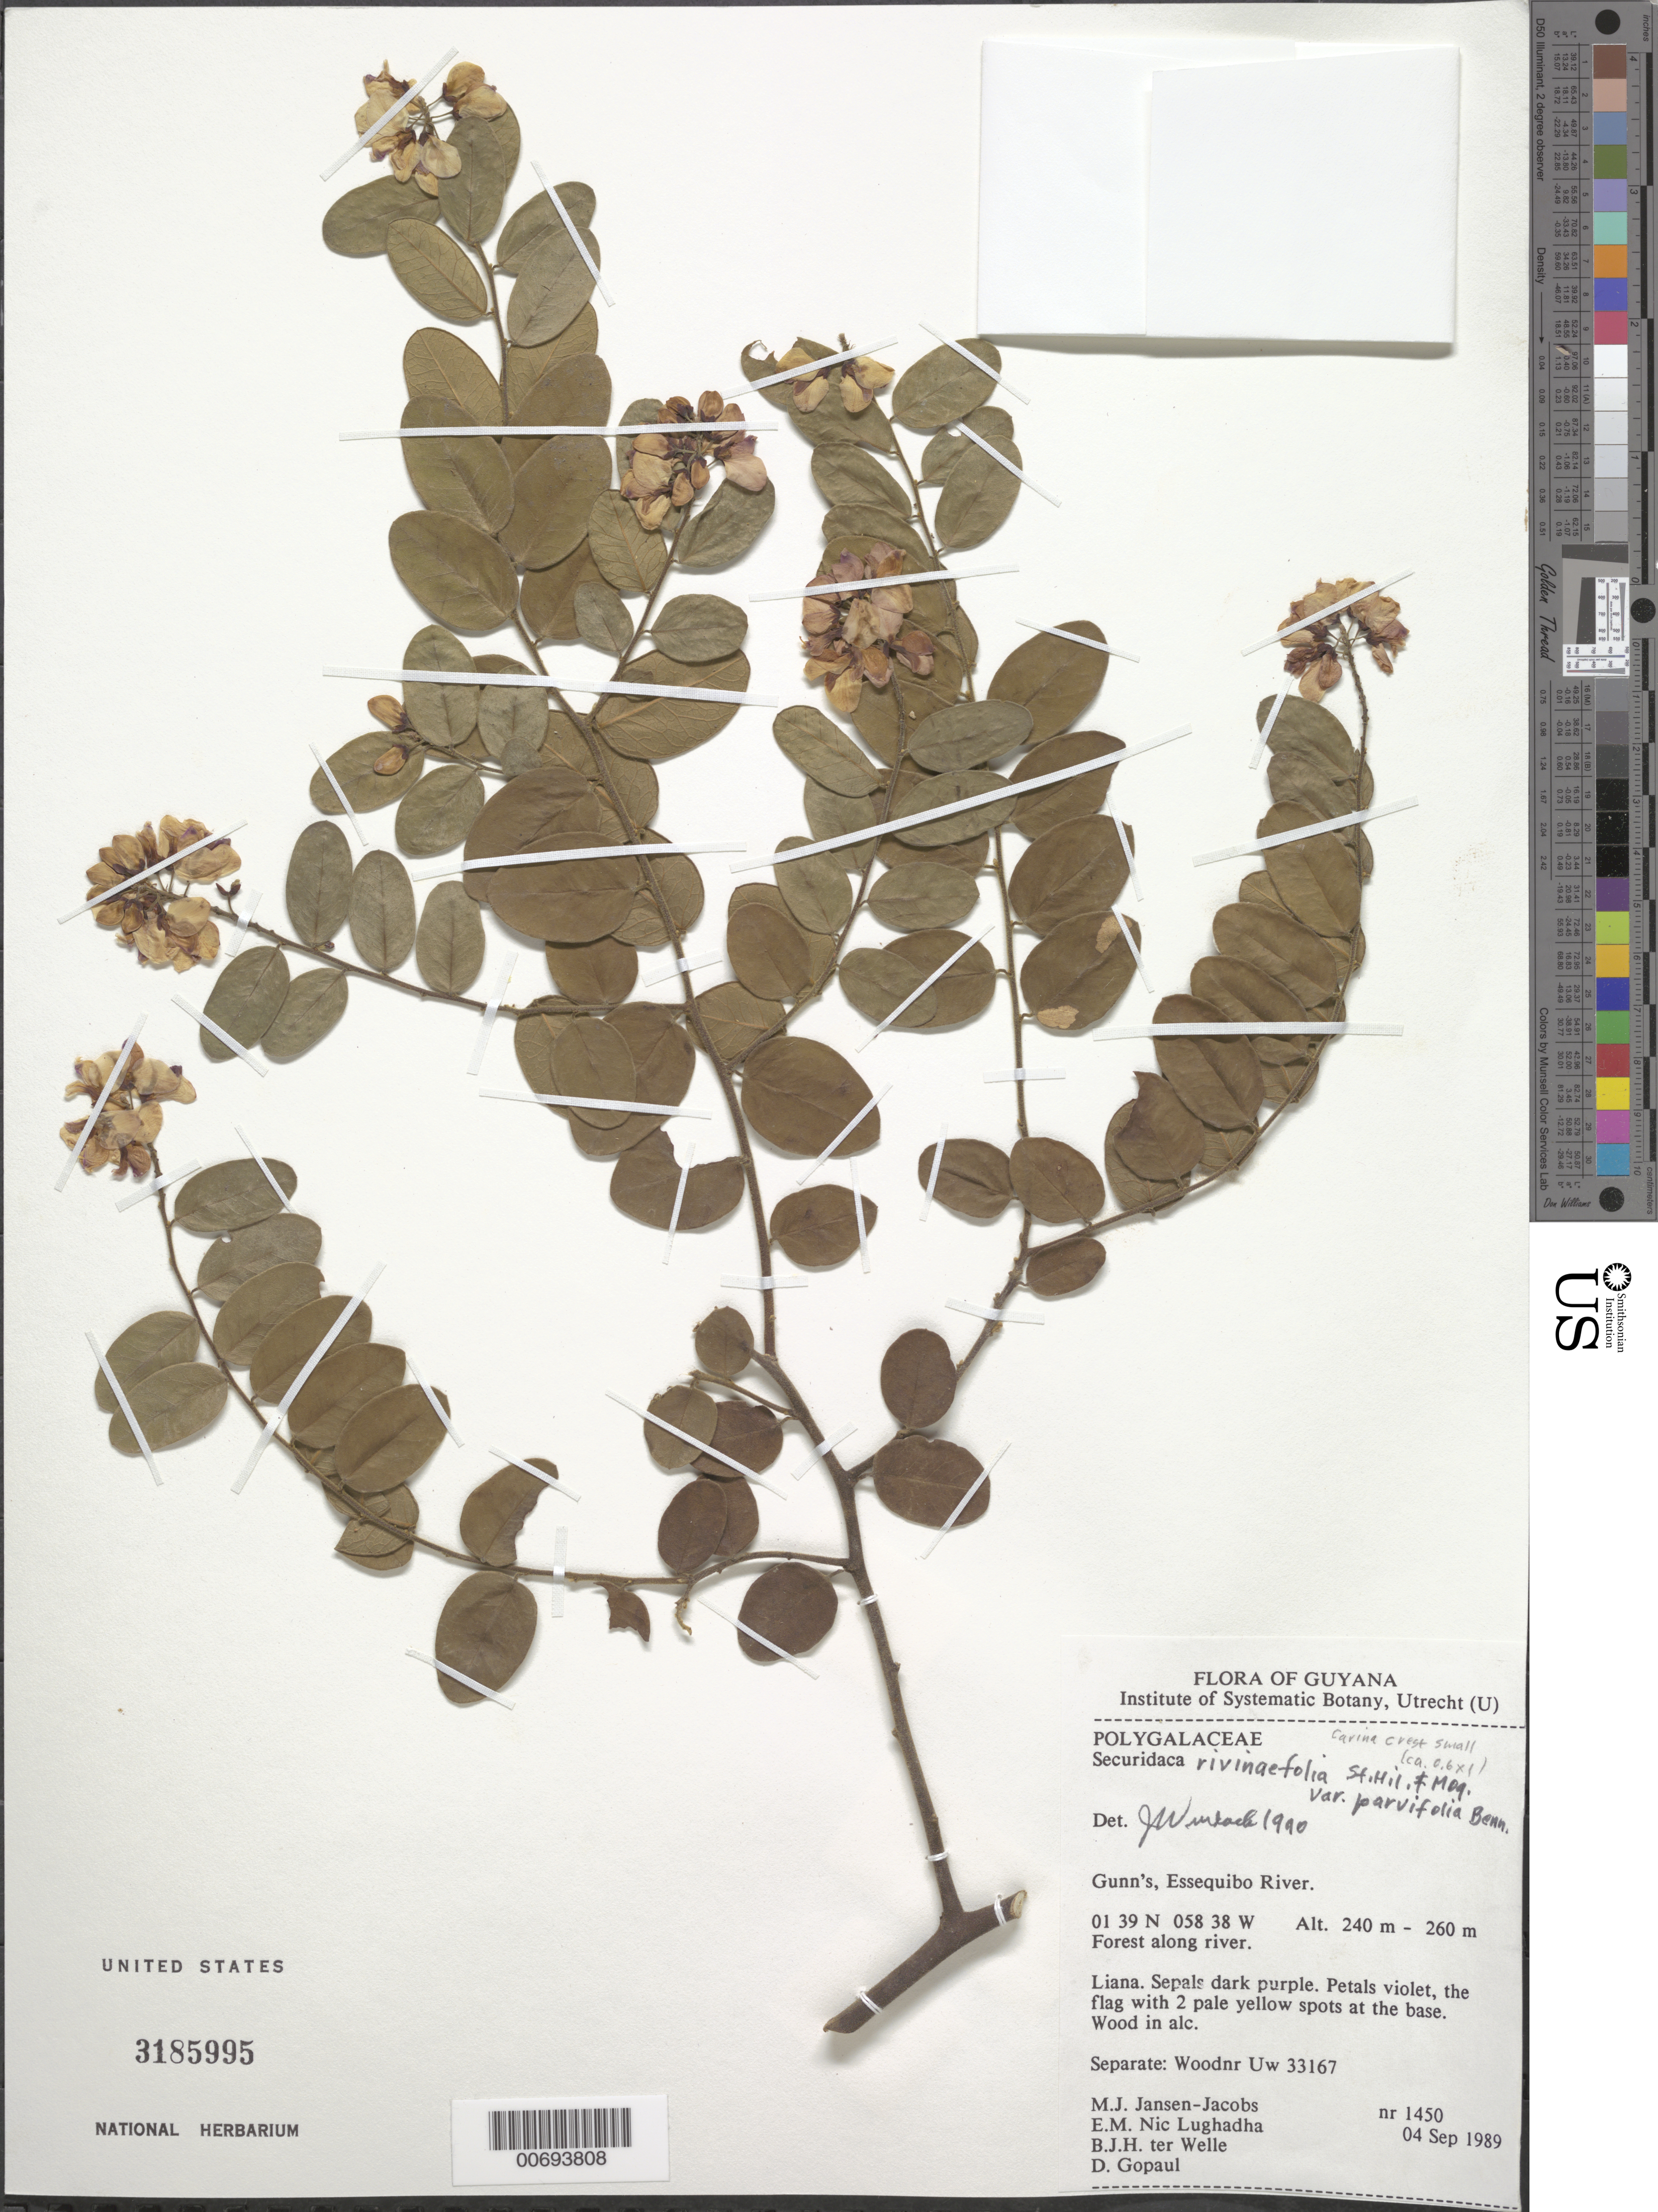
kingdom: Plantae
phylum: Tracheophyta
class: Magnoliopsida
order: Fabales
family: Polygalaceae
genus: Securidaca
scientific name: Securidaca rivinifolia var. parvifolia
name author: A.W. Benn.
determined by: Wurdack, John J., (US), US (UNITED STATES)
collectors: M. J. Jansen-Jacobs, E. Nic Lughadha, B. Welle & D. Gopaul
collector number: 1450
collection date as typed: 4-Sep-89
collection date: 1989-09-04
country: Guyana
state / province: U. Takutu-U. Essequibo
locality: Gunn's, Essequibo River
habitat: Forest along river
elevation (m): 240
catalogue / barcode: US 3185995